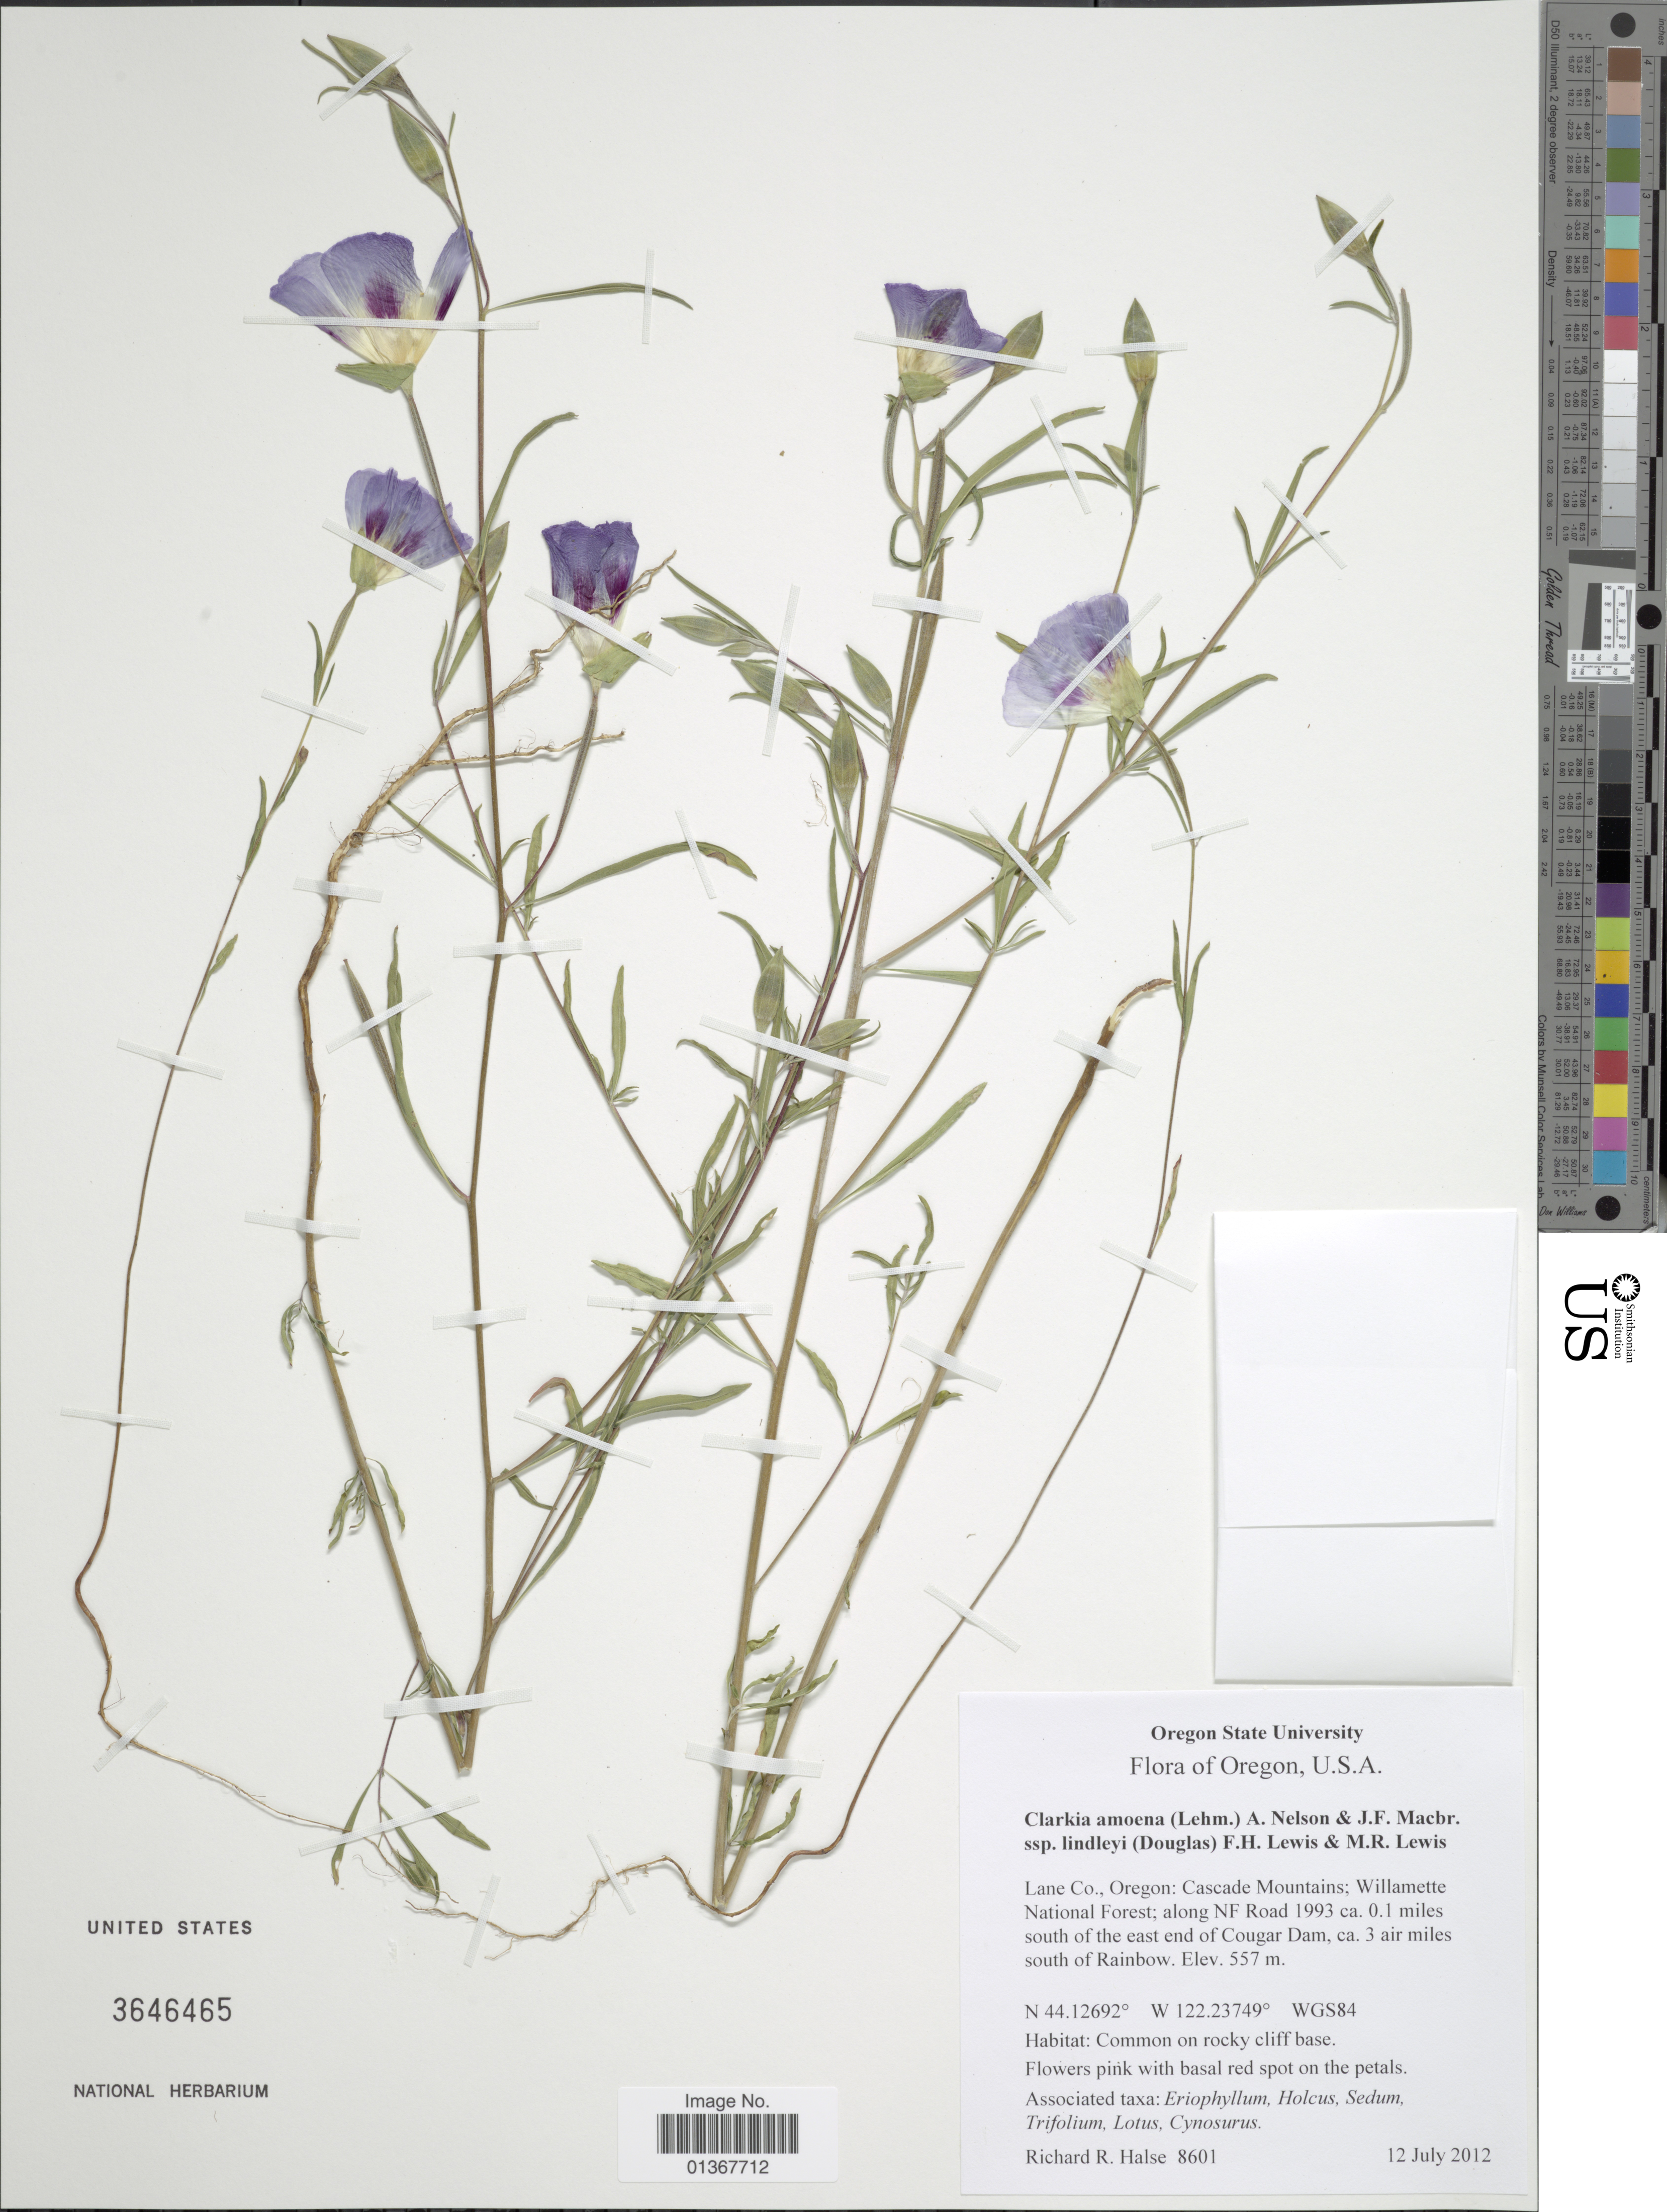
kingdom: Plantae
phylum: Tracheophyta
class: Magnoliopsida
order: Myrtales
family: Onagraceae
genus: Clarkia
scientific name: Clarkia amoena subsp. lindleyi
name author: (Douglas) F. H. Lewis & M.E. Lewis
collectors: R. Halse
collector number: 8601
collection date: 2012-07-12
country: United States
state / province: Oregon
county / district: Lane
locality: Lane Co., Cascade Mountains; Willamette National Forest; along NF Road 1993 ca. 0.1 miles south of the east end of Cougar Dam, ca. 3 air miles south of Rainbow.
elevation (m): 557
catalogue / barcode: US 3646465